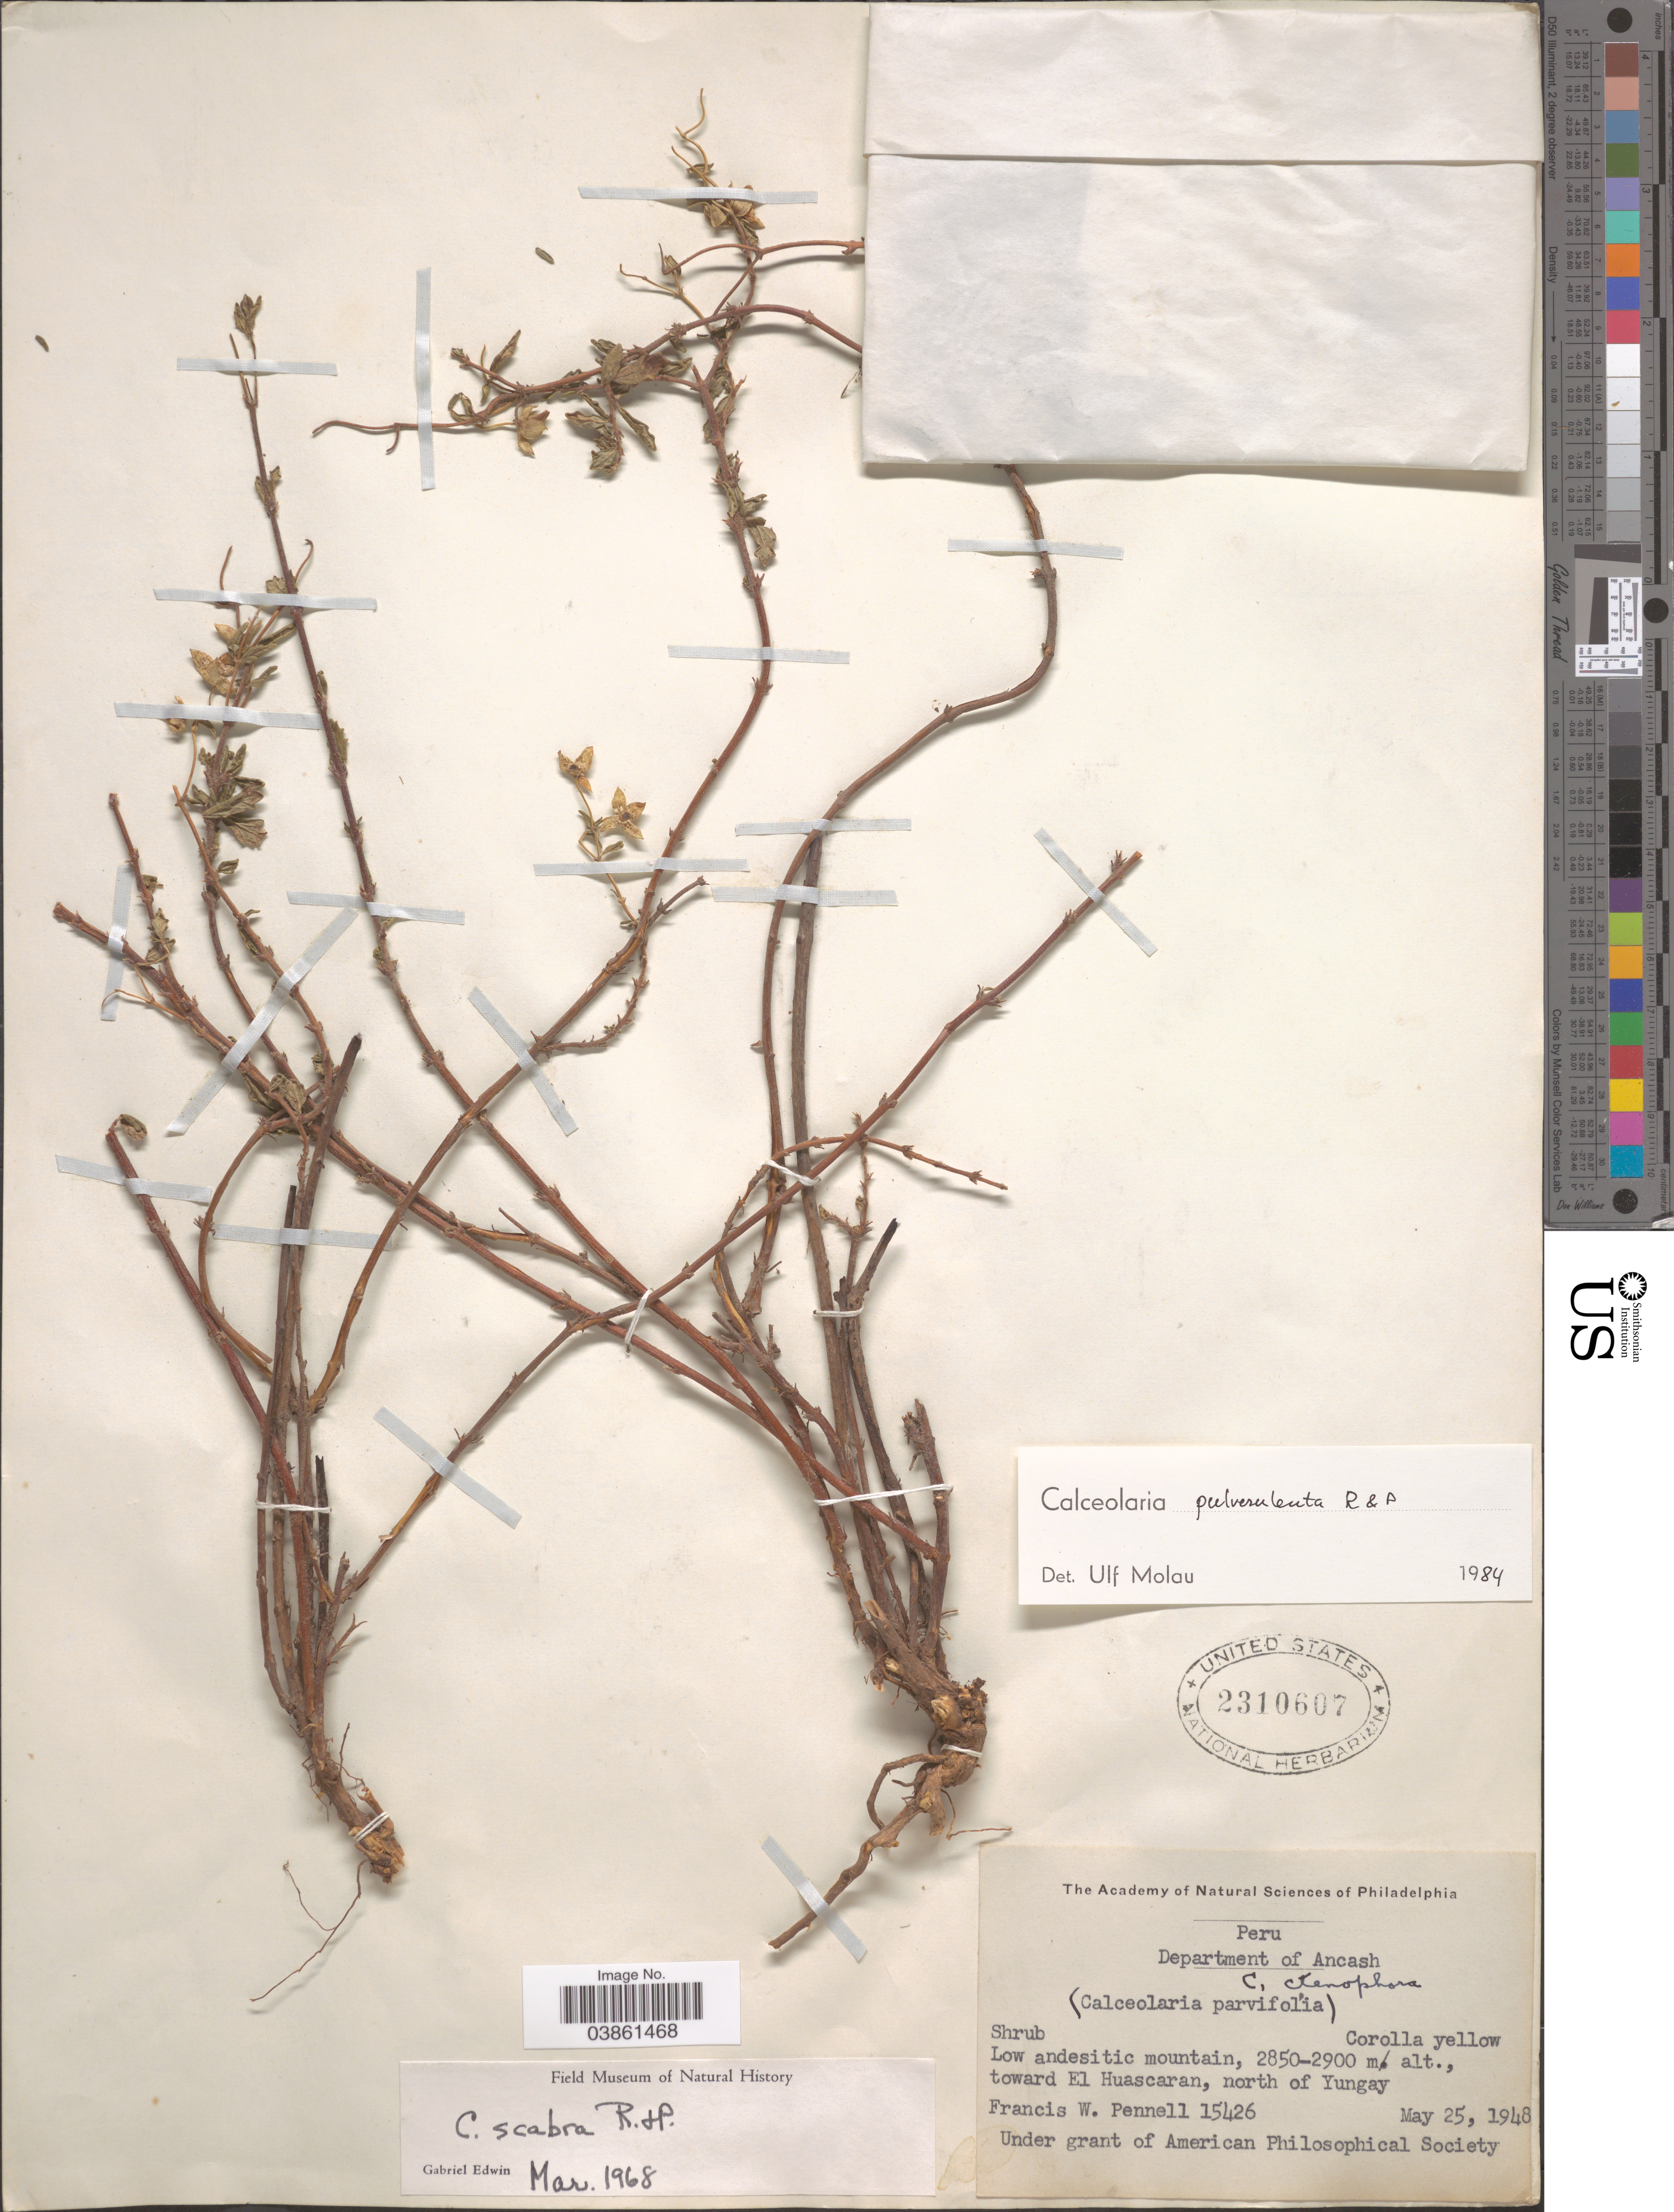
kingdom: Plantae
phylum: Tracheophyta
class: Magnoliopsida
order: Lamiales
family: Calceolariaceae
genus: Calceolaria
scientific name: Calceolaria pulverulenta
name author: Ruiz & Pav.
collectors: F. W. Pennell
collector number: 15426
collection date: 1948-05-25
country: Peru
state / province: Ancash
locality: Department of Ancash. Toward El Huascaran, north of Yungay.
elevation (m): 2850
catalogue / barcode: US 2310607